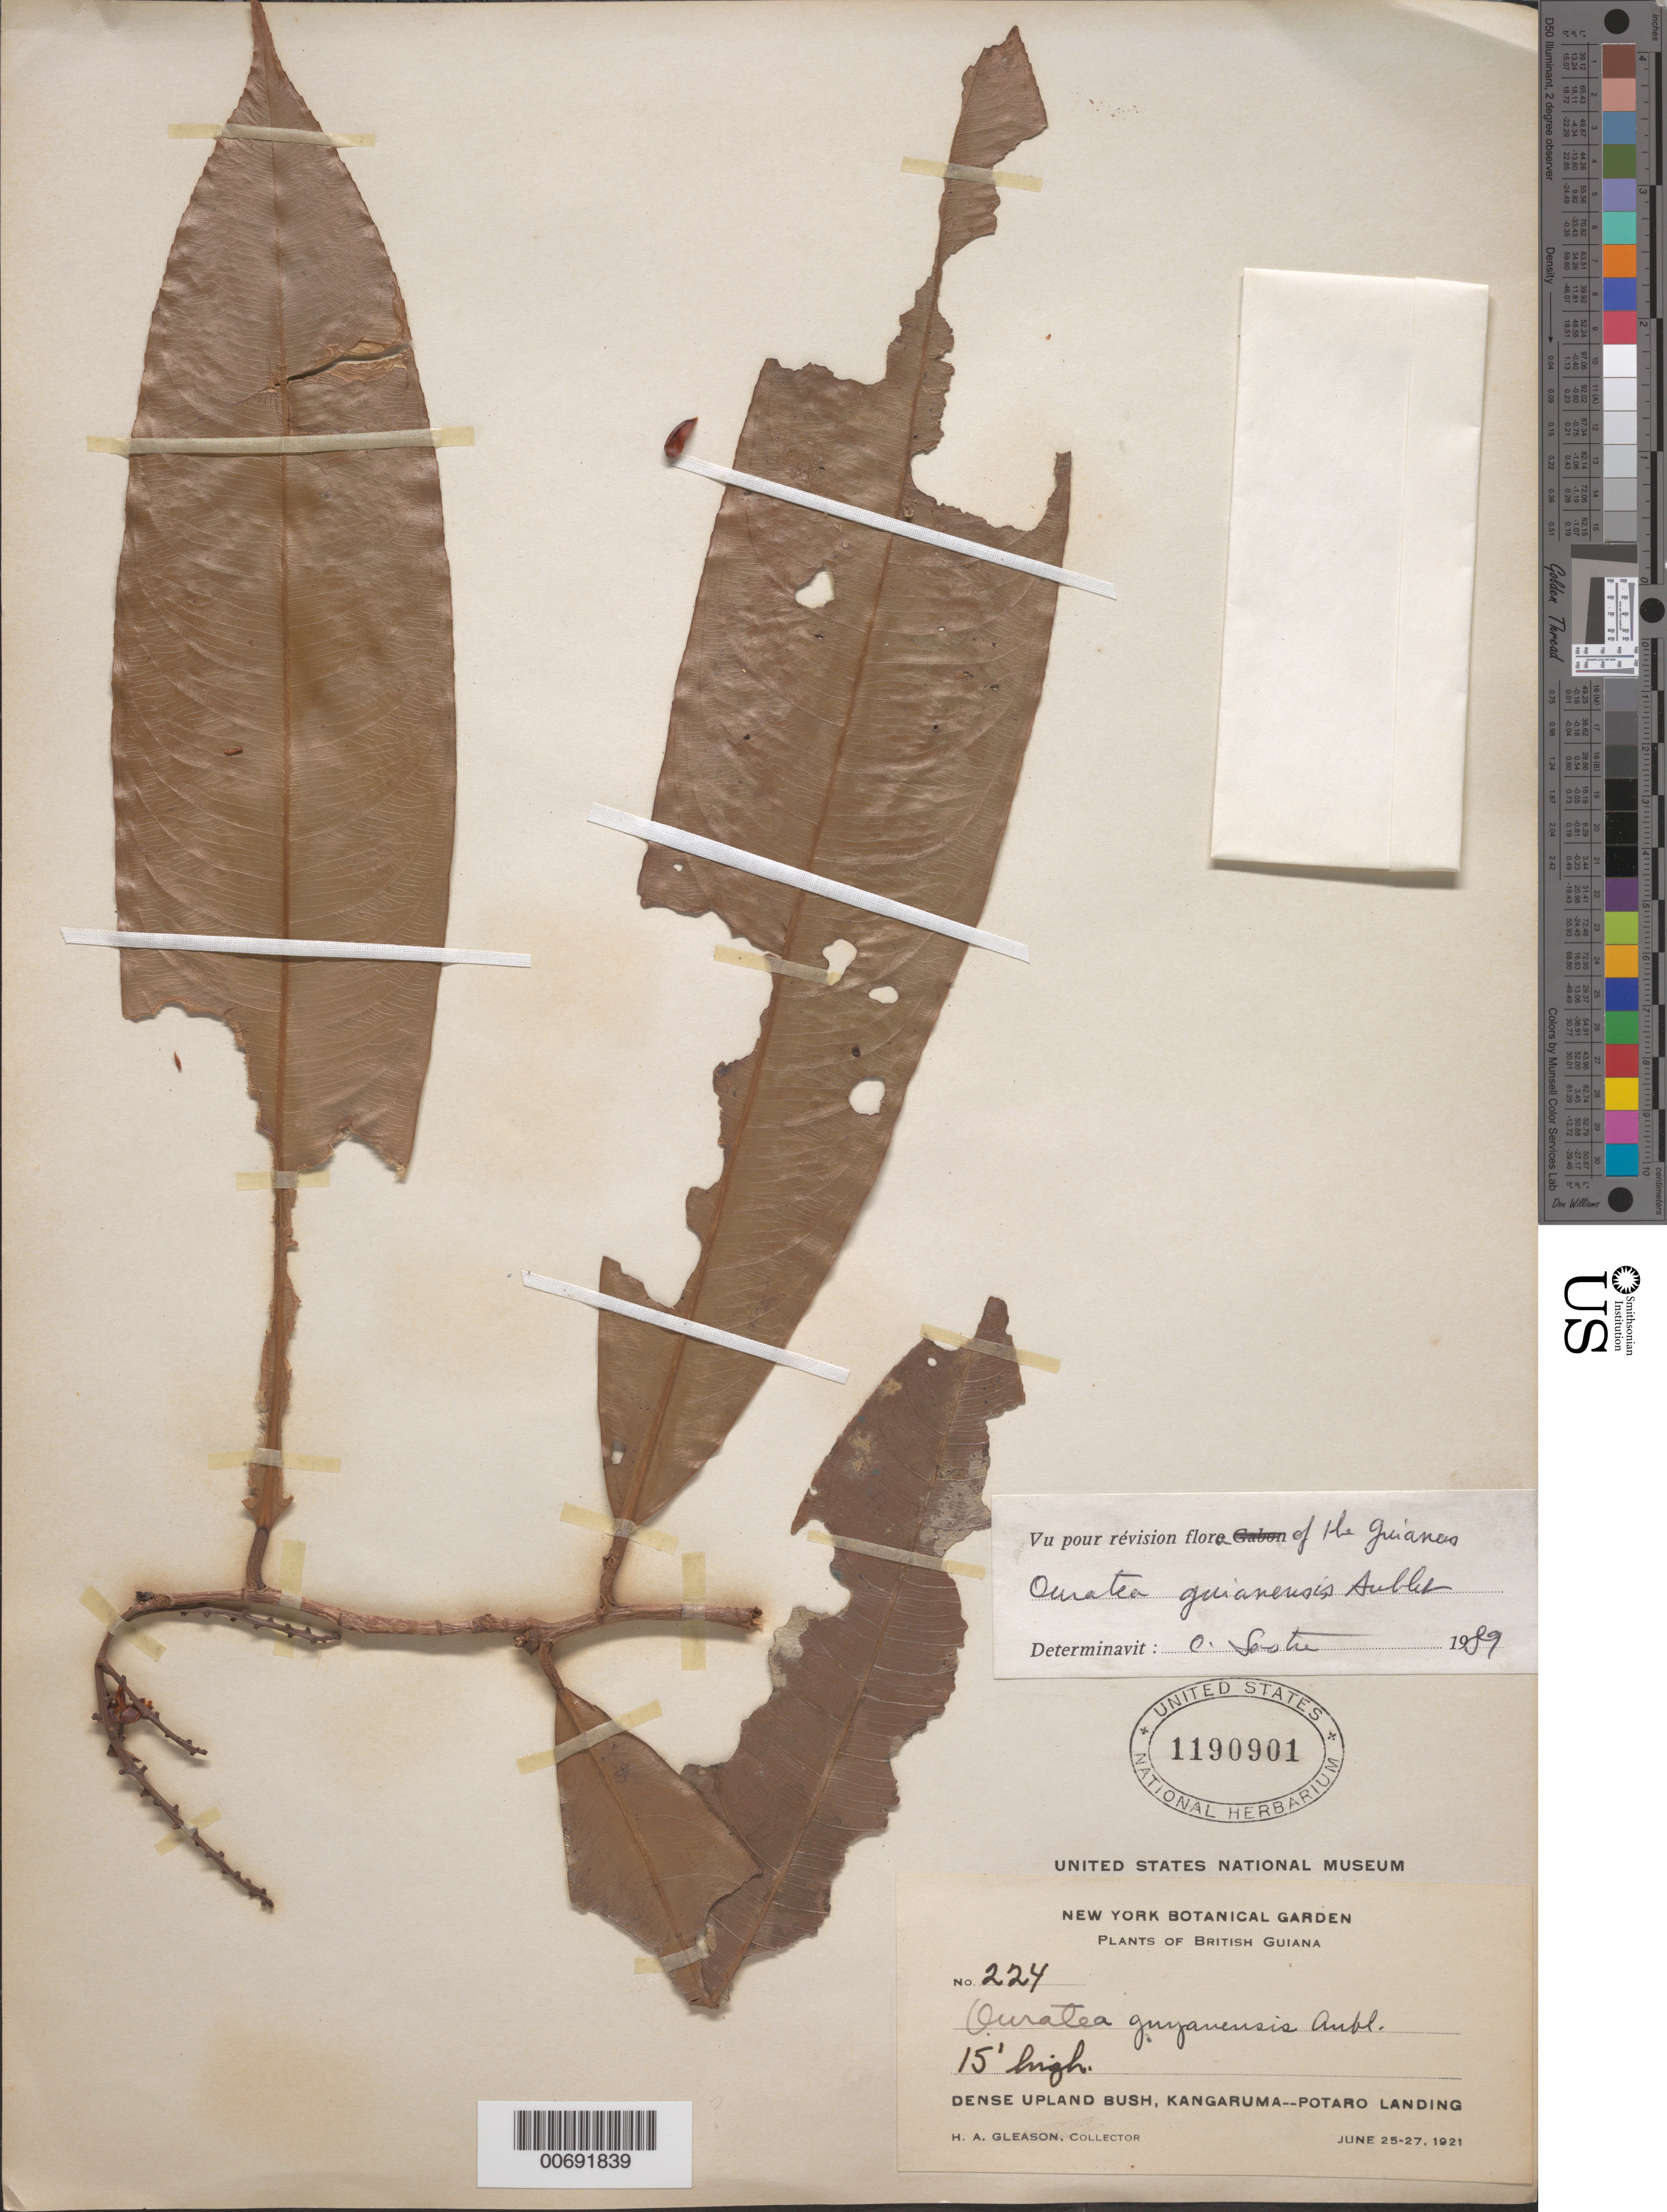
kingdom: Plantae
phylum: Tracheophyta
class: Magnoliopsida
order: Malpighiales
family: Ochnaceae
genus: Ouratea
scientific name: Ouratea guianensis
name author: Aubl.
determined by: Sastre, C. H. L.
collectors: H. A. Gleason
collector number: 224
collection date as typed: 25-Jun-21 to 27-Jun-21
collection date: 1921-06-25/1921-06-27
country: Guyana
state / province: Potaro-Siparuni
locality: Kangaruma, Potaro Landing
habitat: Dense upland bush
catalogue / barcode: US 1190901